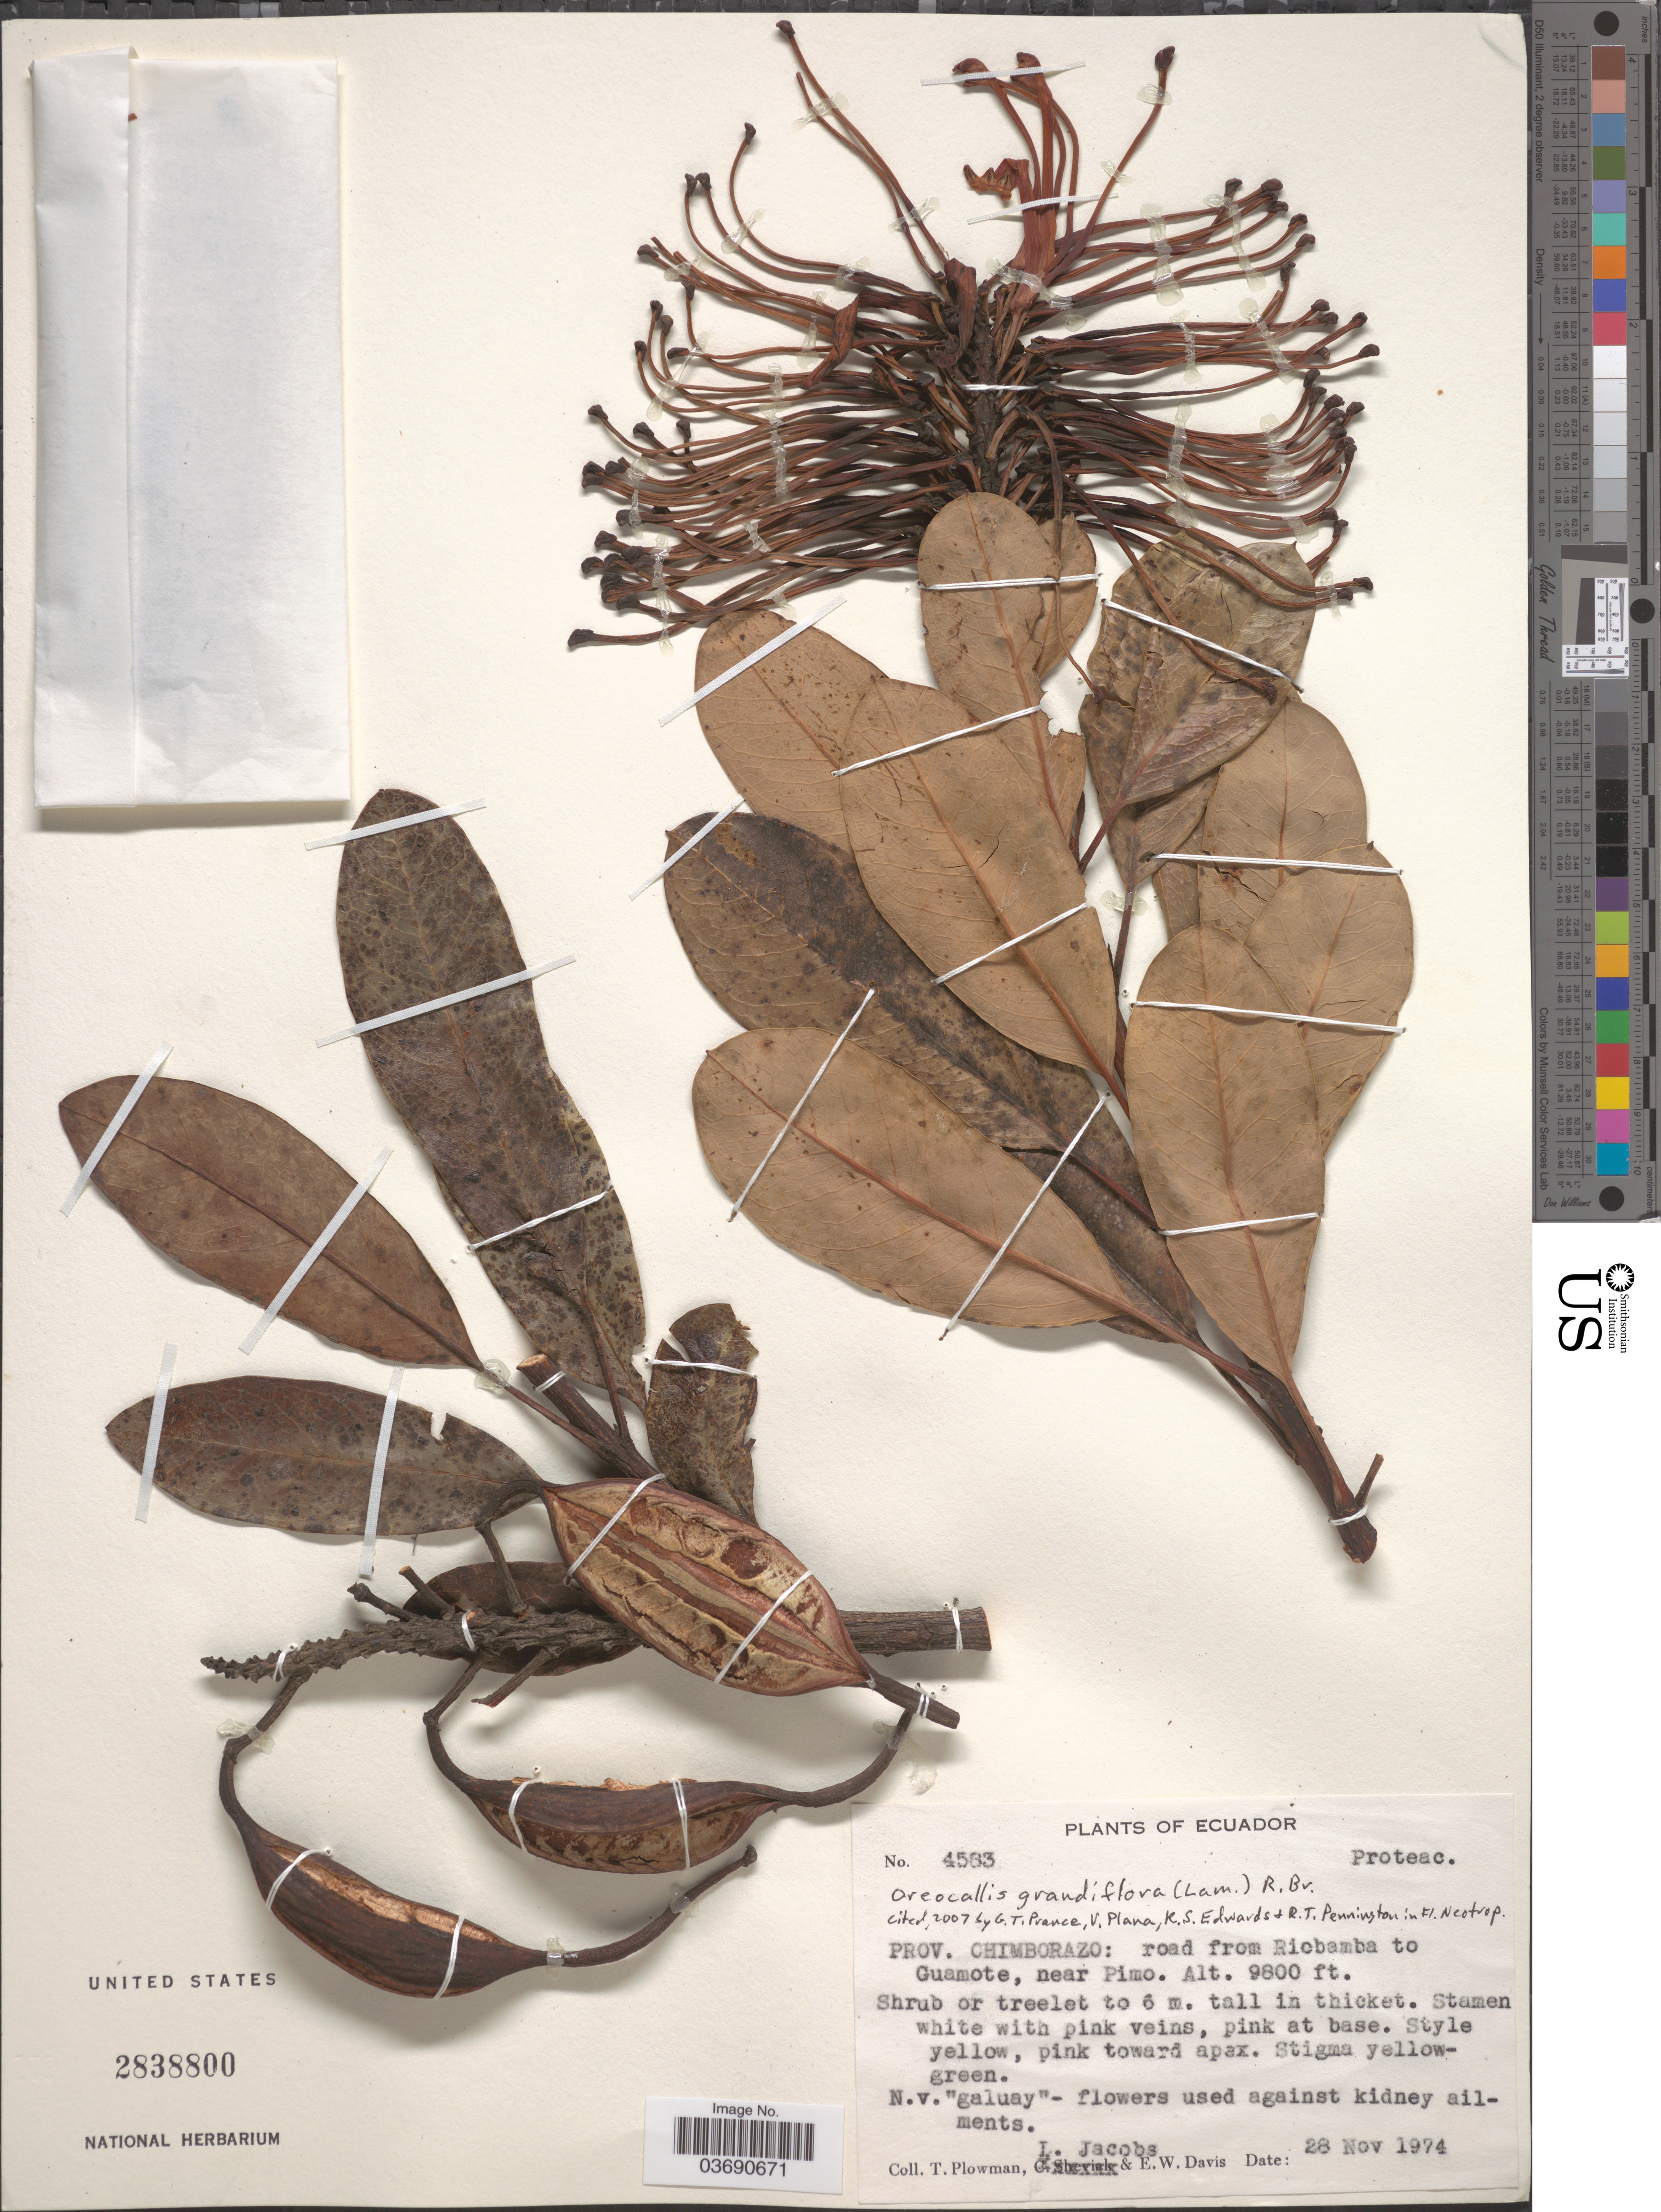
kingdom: Plantae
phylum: Tracheophyta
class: Magnoliopsida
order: Proteales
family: Proteaceae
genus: Oreocallis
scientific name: Oreocallis grandiflora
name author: (Lam.) R. Br.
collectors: T. Plowman, L. Jacobs & E. W. Davis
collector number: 4583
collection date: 1974-11-28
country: Ecuador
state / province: Chimborazo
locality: Road from Riobamba to Guemote, near Pimo.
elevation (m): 2987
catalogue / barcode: US 2838800